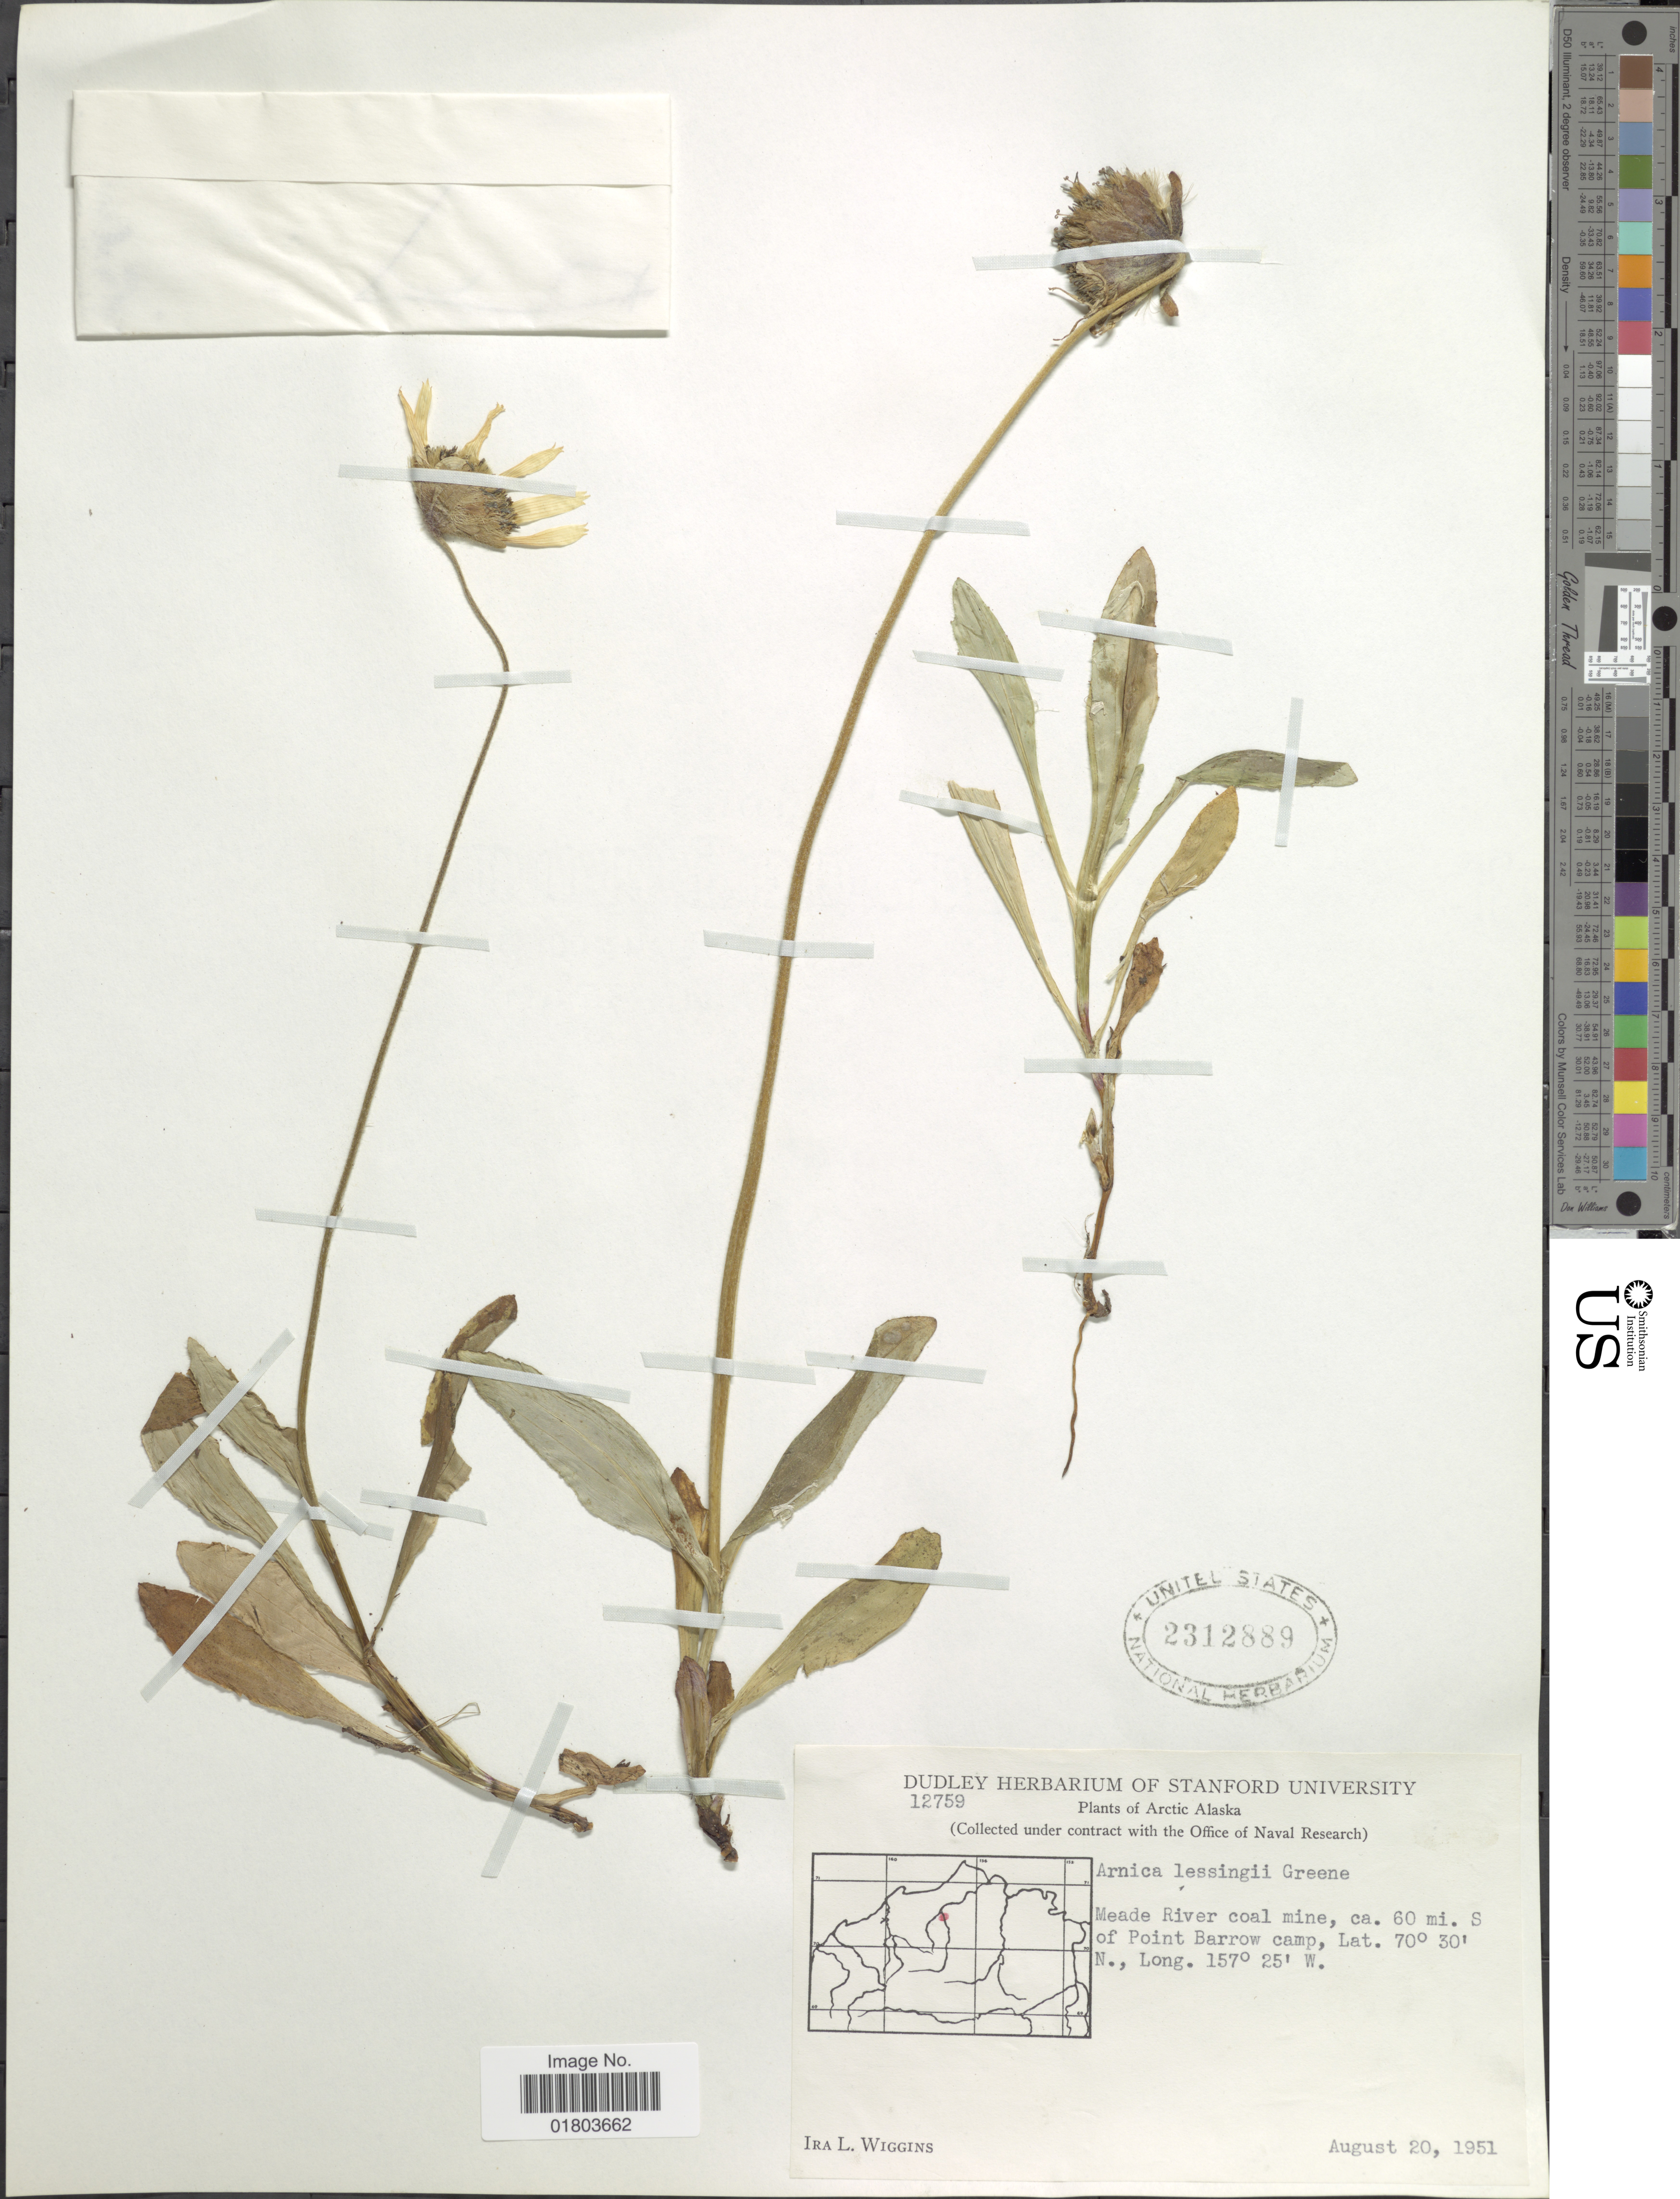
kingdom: Plantae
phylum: Tracheophyta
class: Magnoliopsida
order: Asterales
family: Asteraceae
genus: Arnica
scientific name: Arnica lessingii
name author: (Torr. & A. Gray) Greene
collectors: I. L. Wiggins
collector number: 12579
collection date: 1951-08-20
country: United States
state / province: Alaska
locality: Arctic Alaska, Meade River coal mine, ca 60 mi S of Point Barrow camp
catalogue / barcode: US 2312889